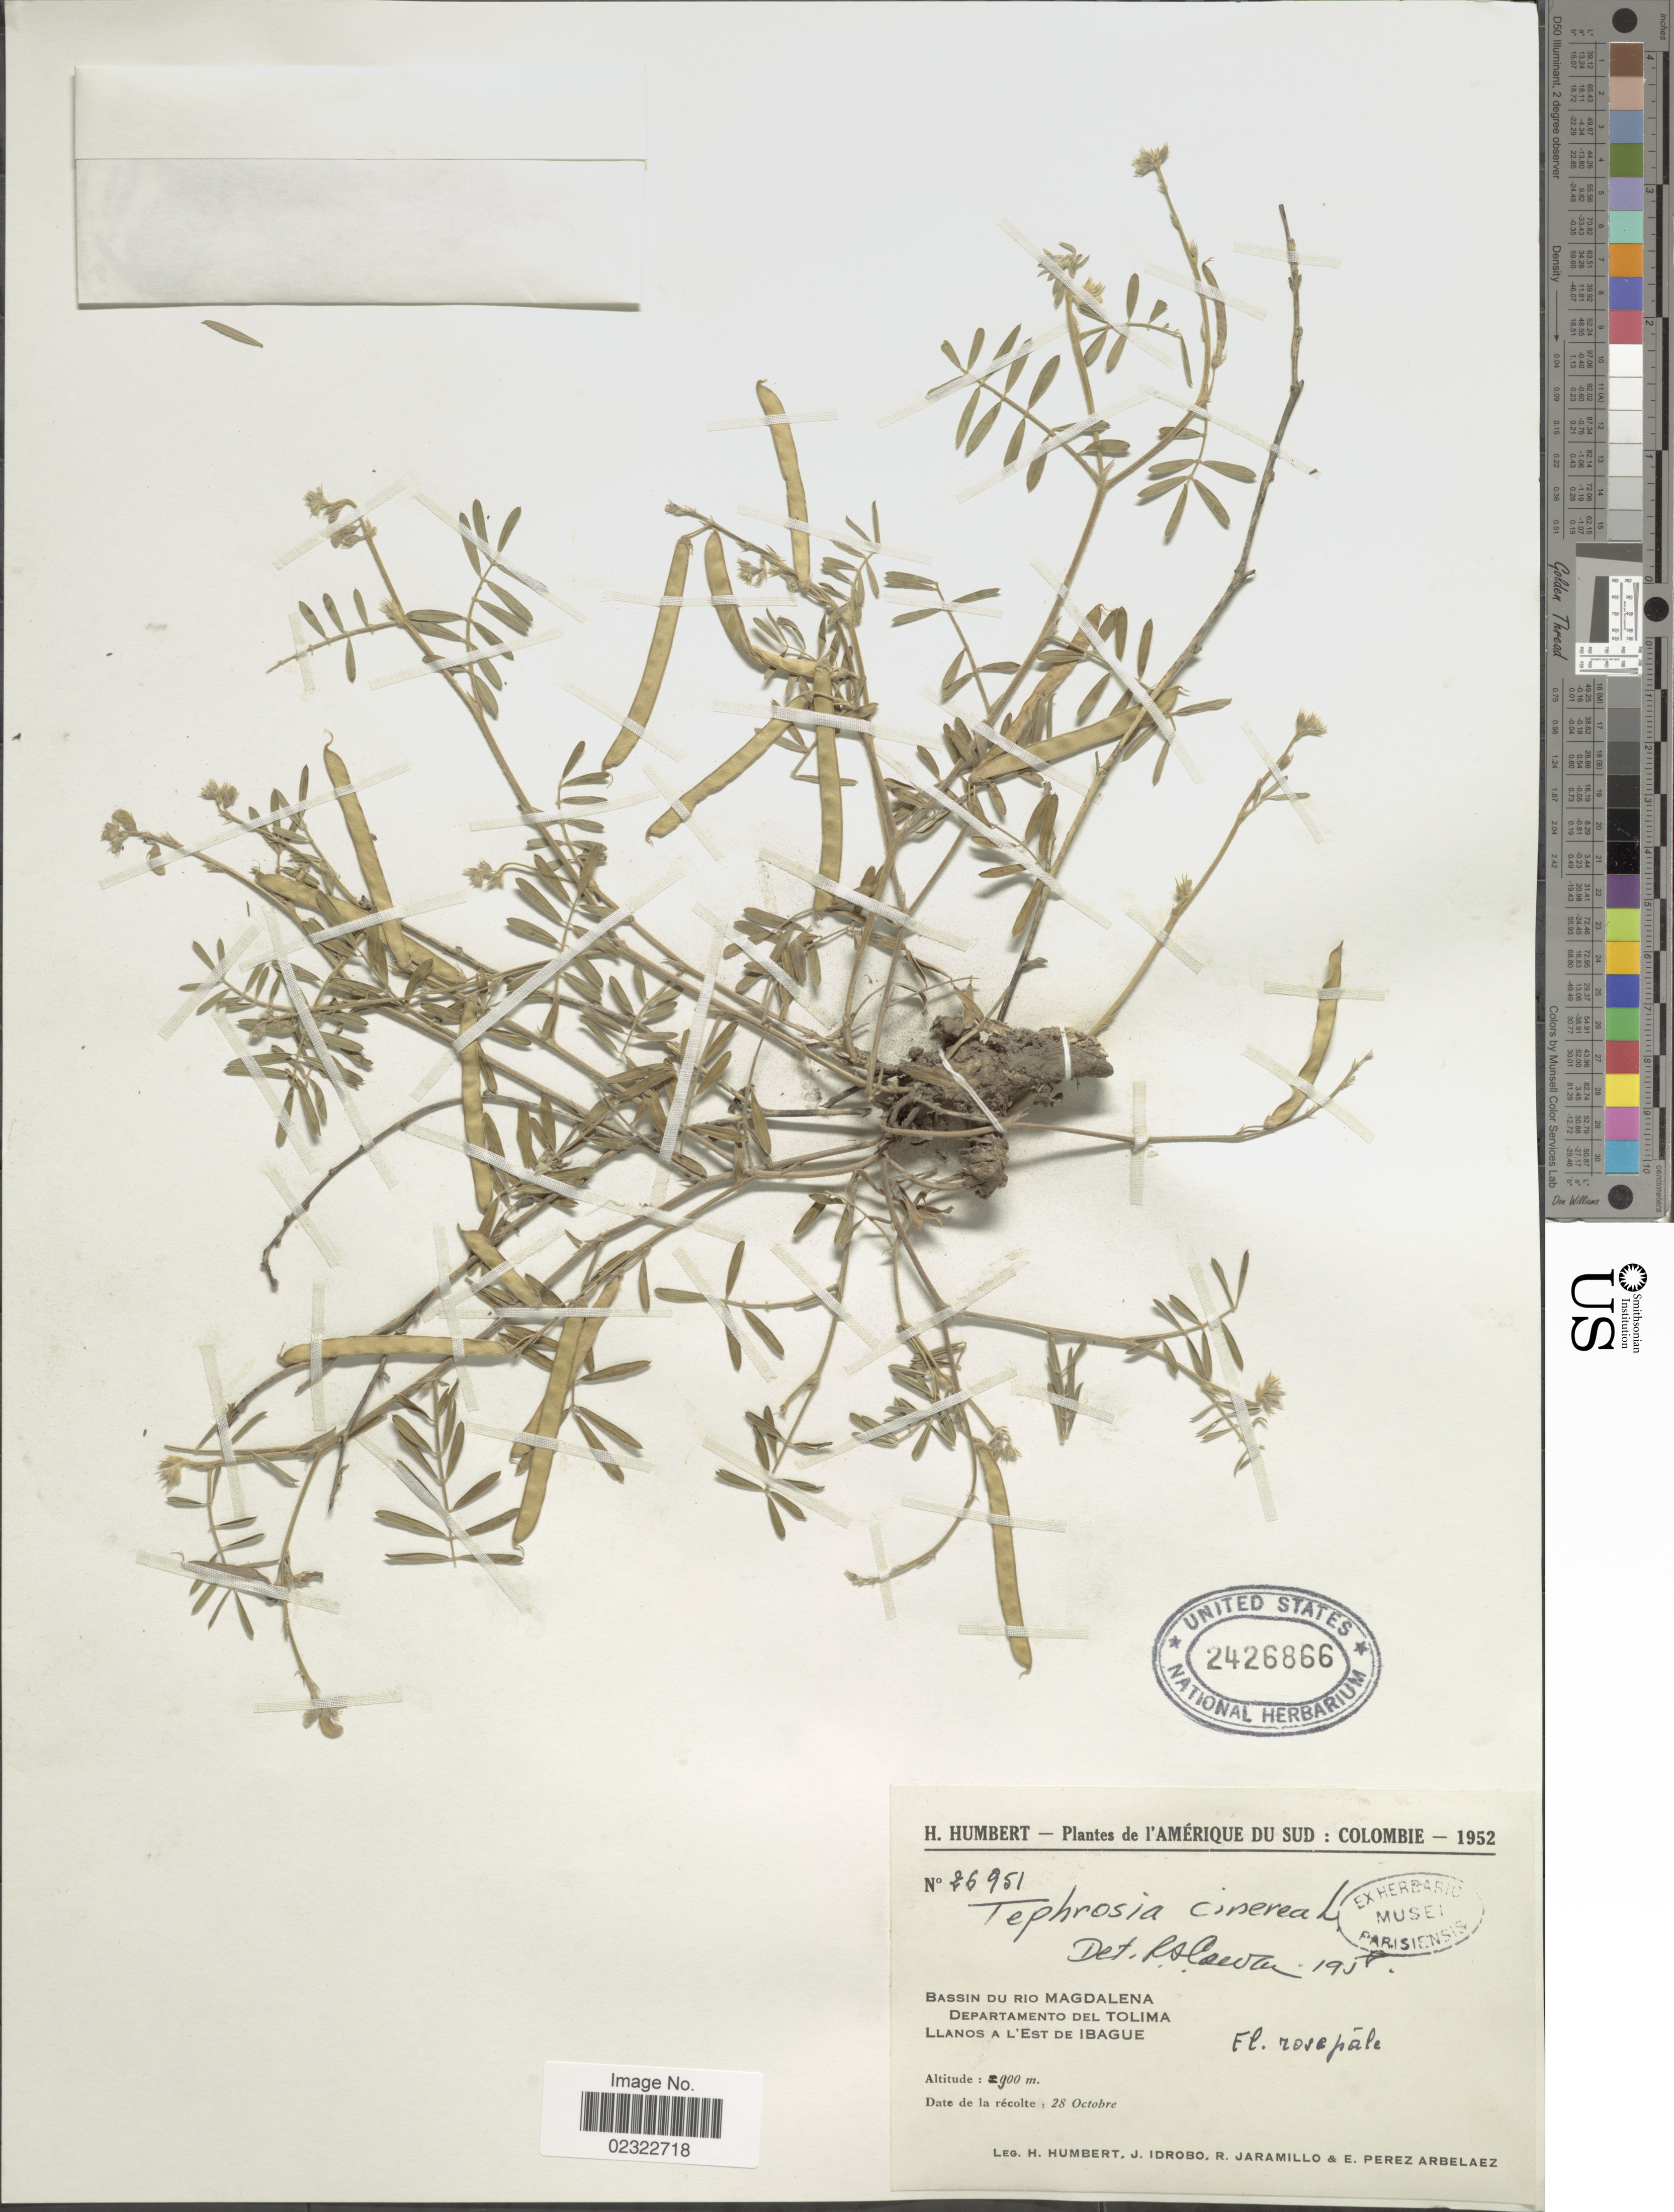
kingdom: Plantae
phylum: Tracheophyta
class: Magnoliopsida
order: Fabales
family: Fabaceae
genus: Tephrosia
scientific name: Tephrosia cinerea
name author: (L.) Pers.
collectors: H. Humbert, J. M. Idrobo, R. Jaramillo M. & E. Pérez Arbeláez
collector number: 26951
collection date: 1952-10-28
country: Colombia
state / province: Tolima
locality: L'Amreique du Sud: Colombie. Bassin Du Rio Magdalena. Llanos a l'Est de Ibague.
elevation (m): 900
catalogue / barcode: US 2426866